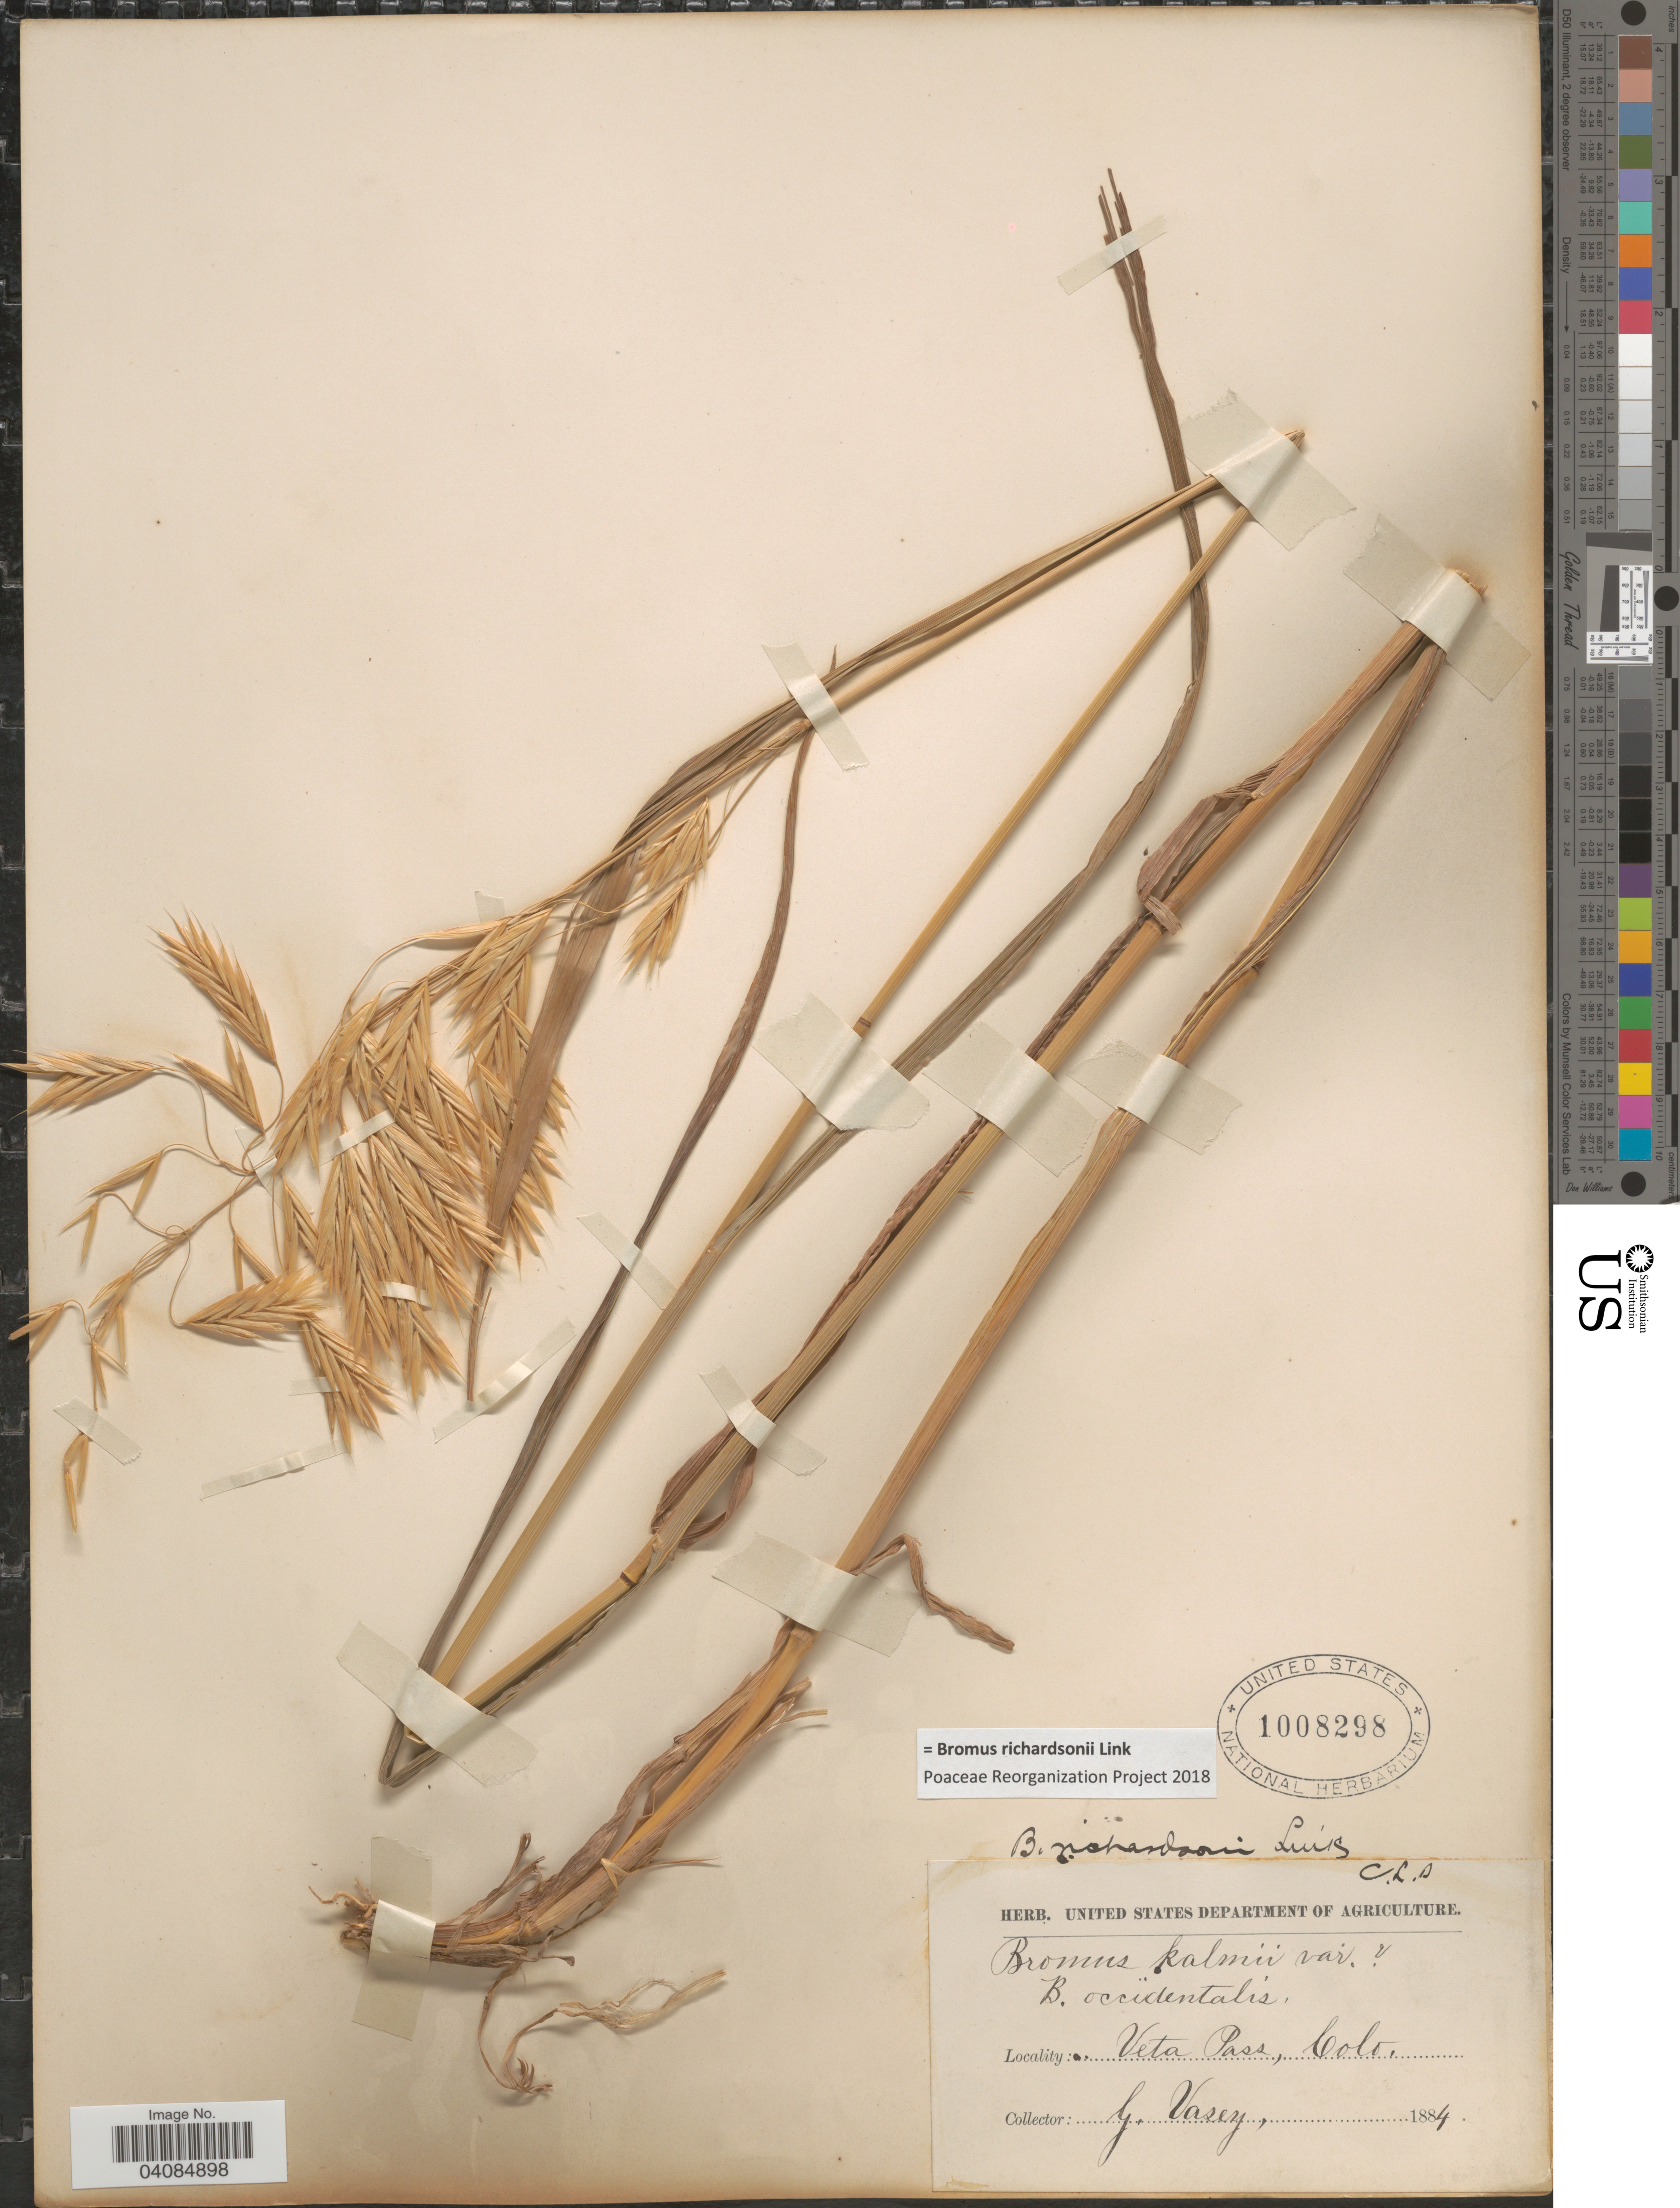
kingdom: Plantae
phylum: Tracheophyta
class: Liliopsida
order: Poales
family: Poaceae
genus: Bromus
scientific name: Bromus racemosus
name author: L.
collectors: G. Vasey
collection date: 1884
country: United States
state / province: Colorado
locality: Veta Pass.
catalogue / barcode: US 1008298